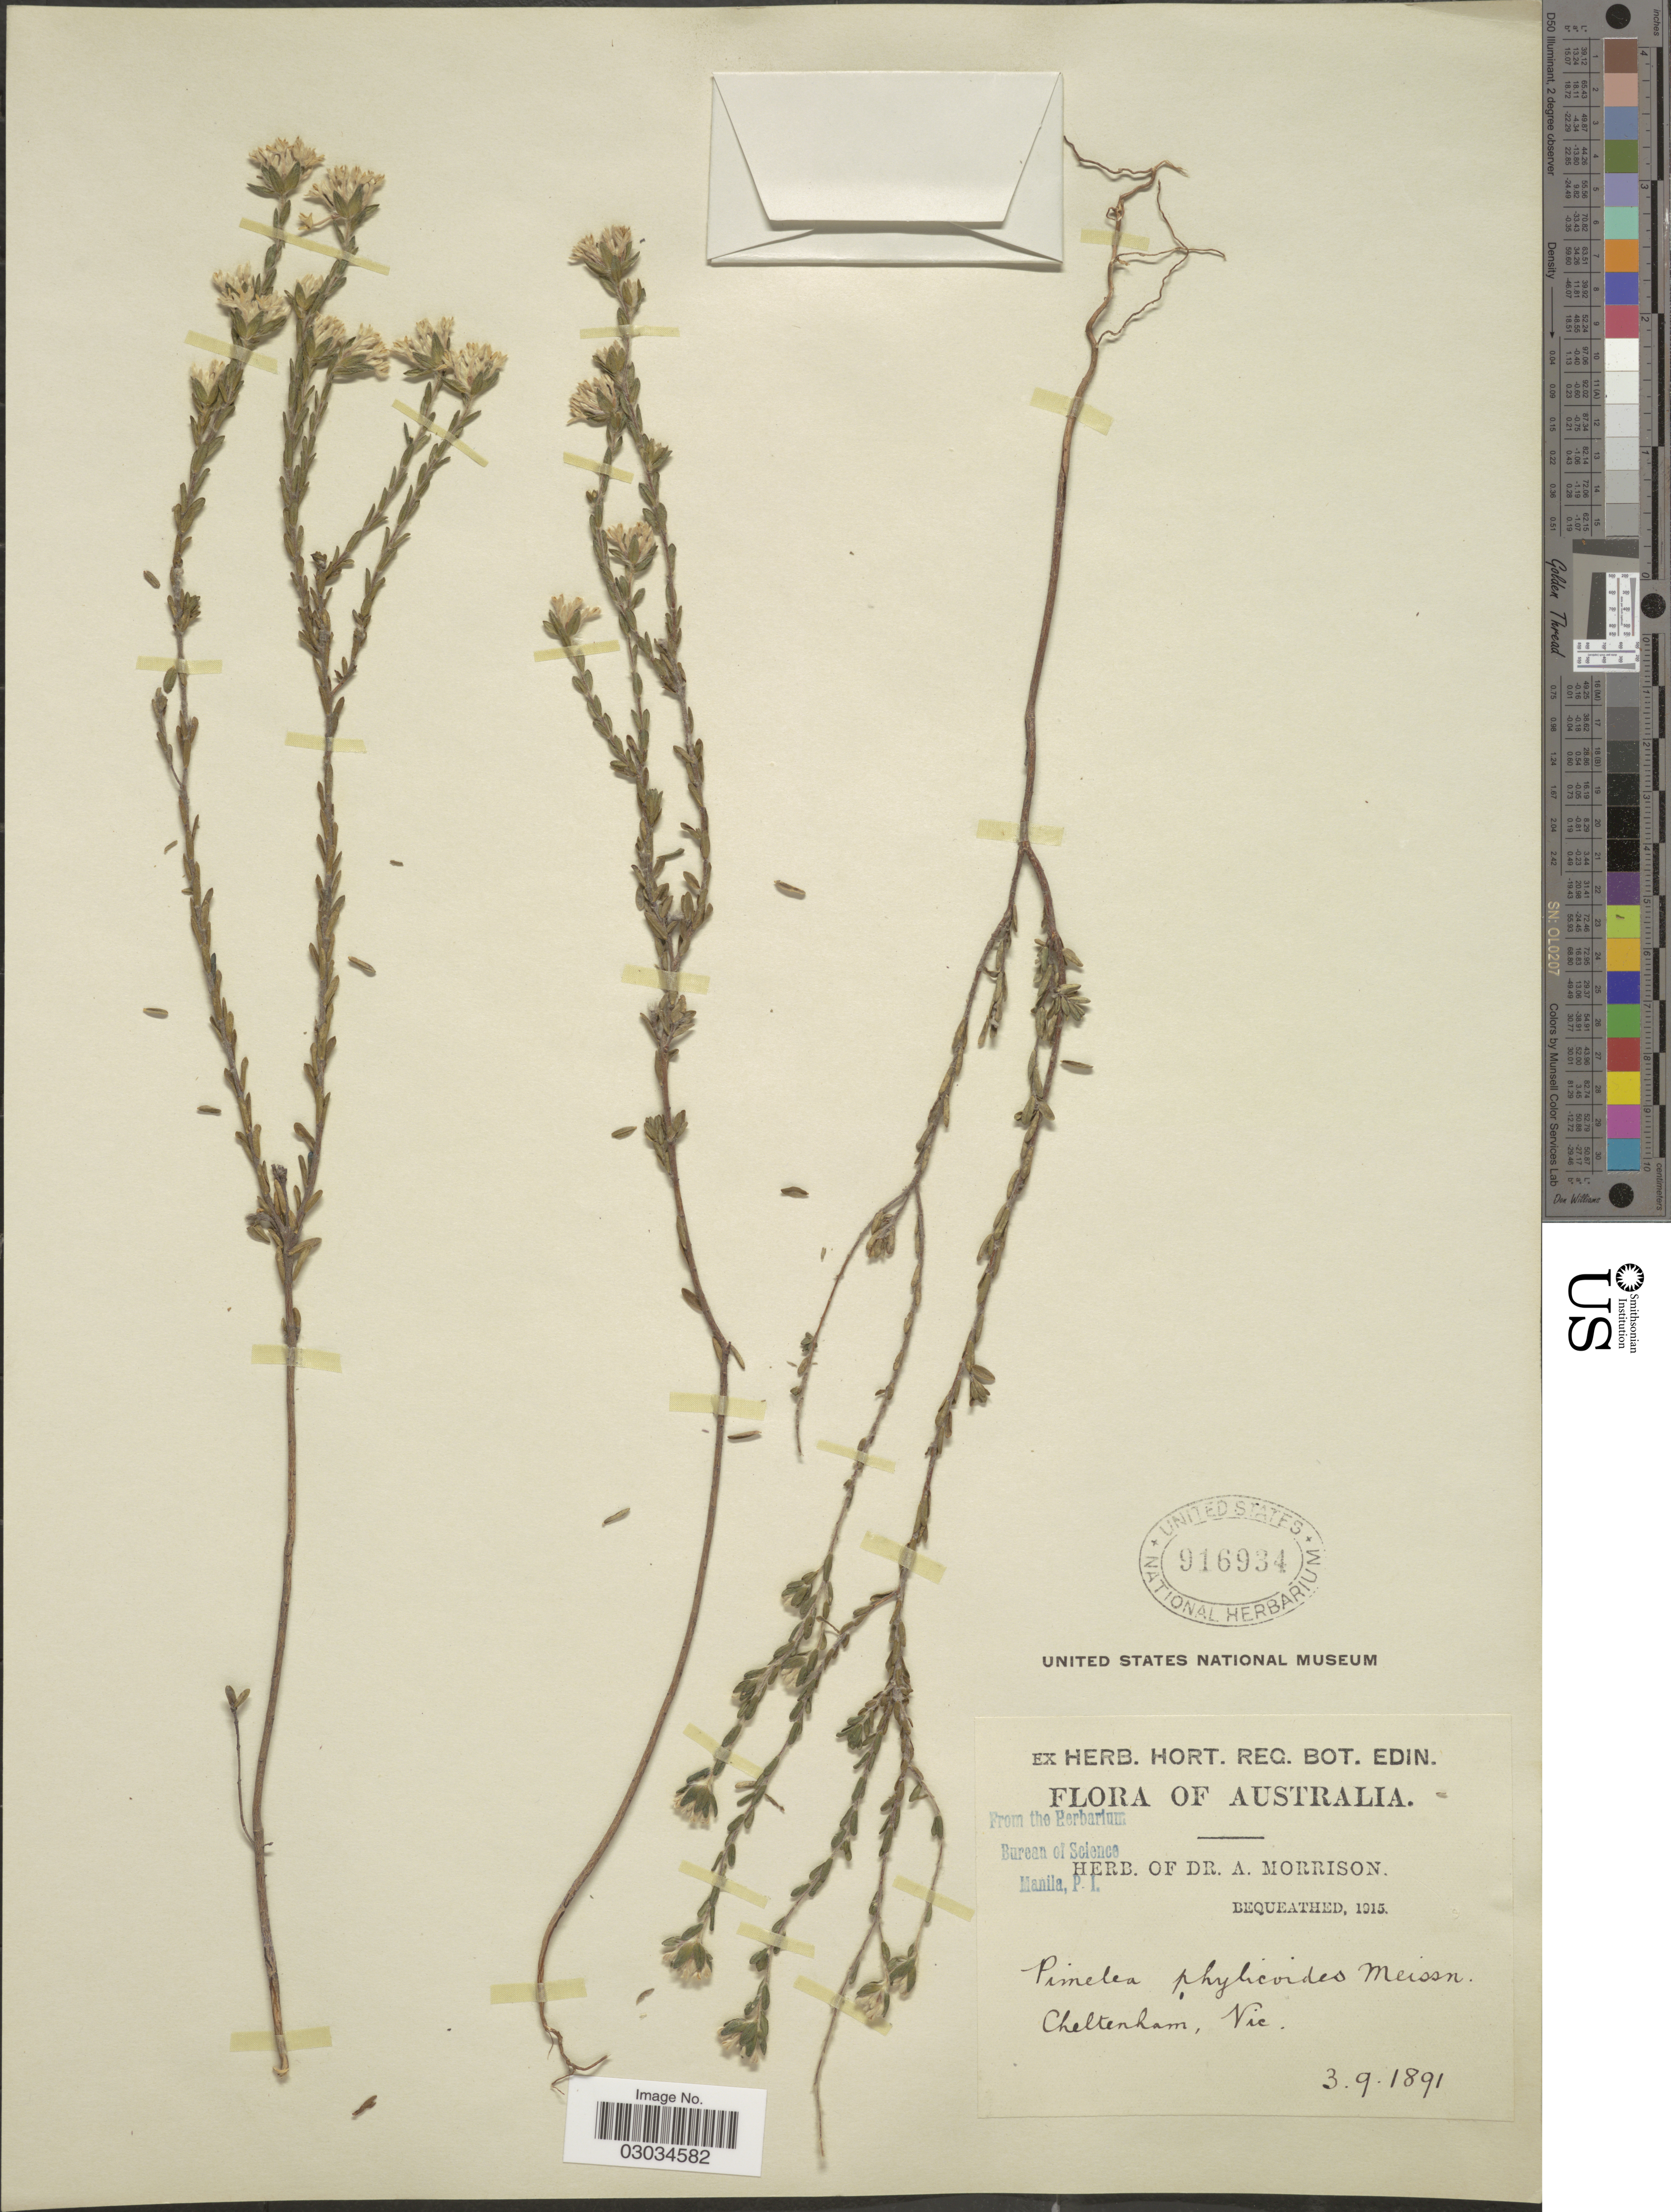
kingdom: Plantae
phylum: Tracheophyta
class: Magnoliopsida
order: Malvales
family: Thymelaeaceae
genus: Pimelea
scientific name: Pimelea phylicoides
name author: Meisn.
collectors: ex herb. Dr. A. Morrison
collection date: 1891-09-03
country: Australia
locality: Cheltenham, Vic.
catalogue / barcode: US 916934